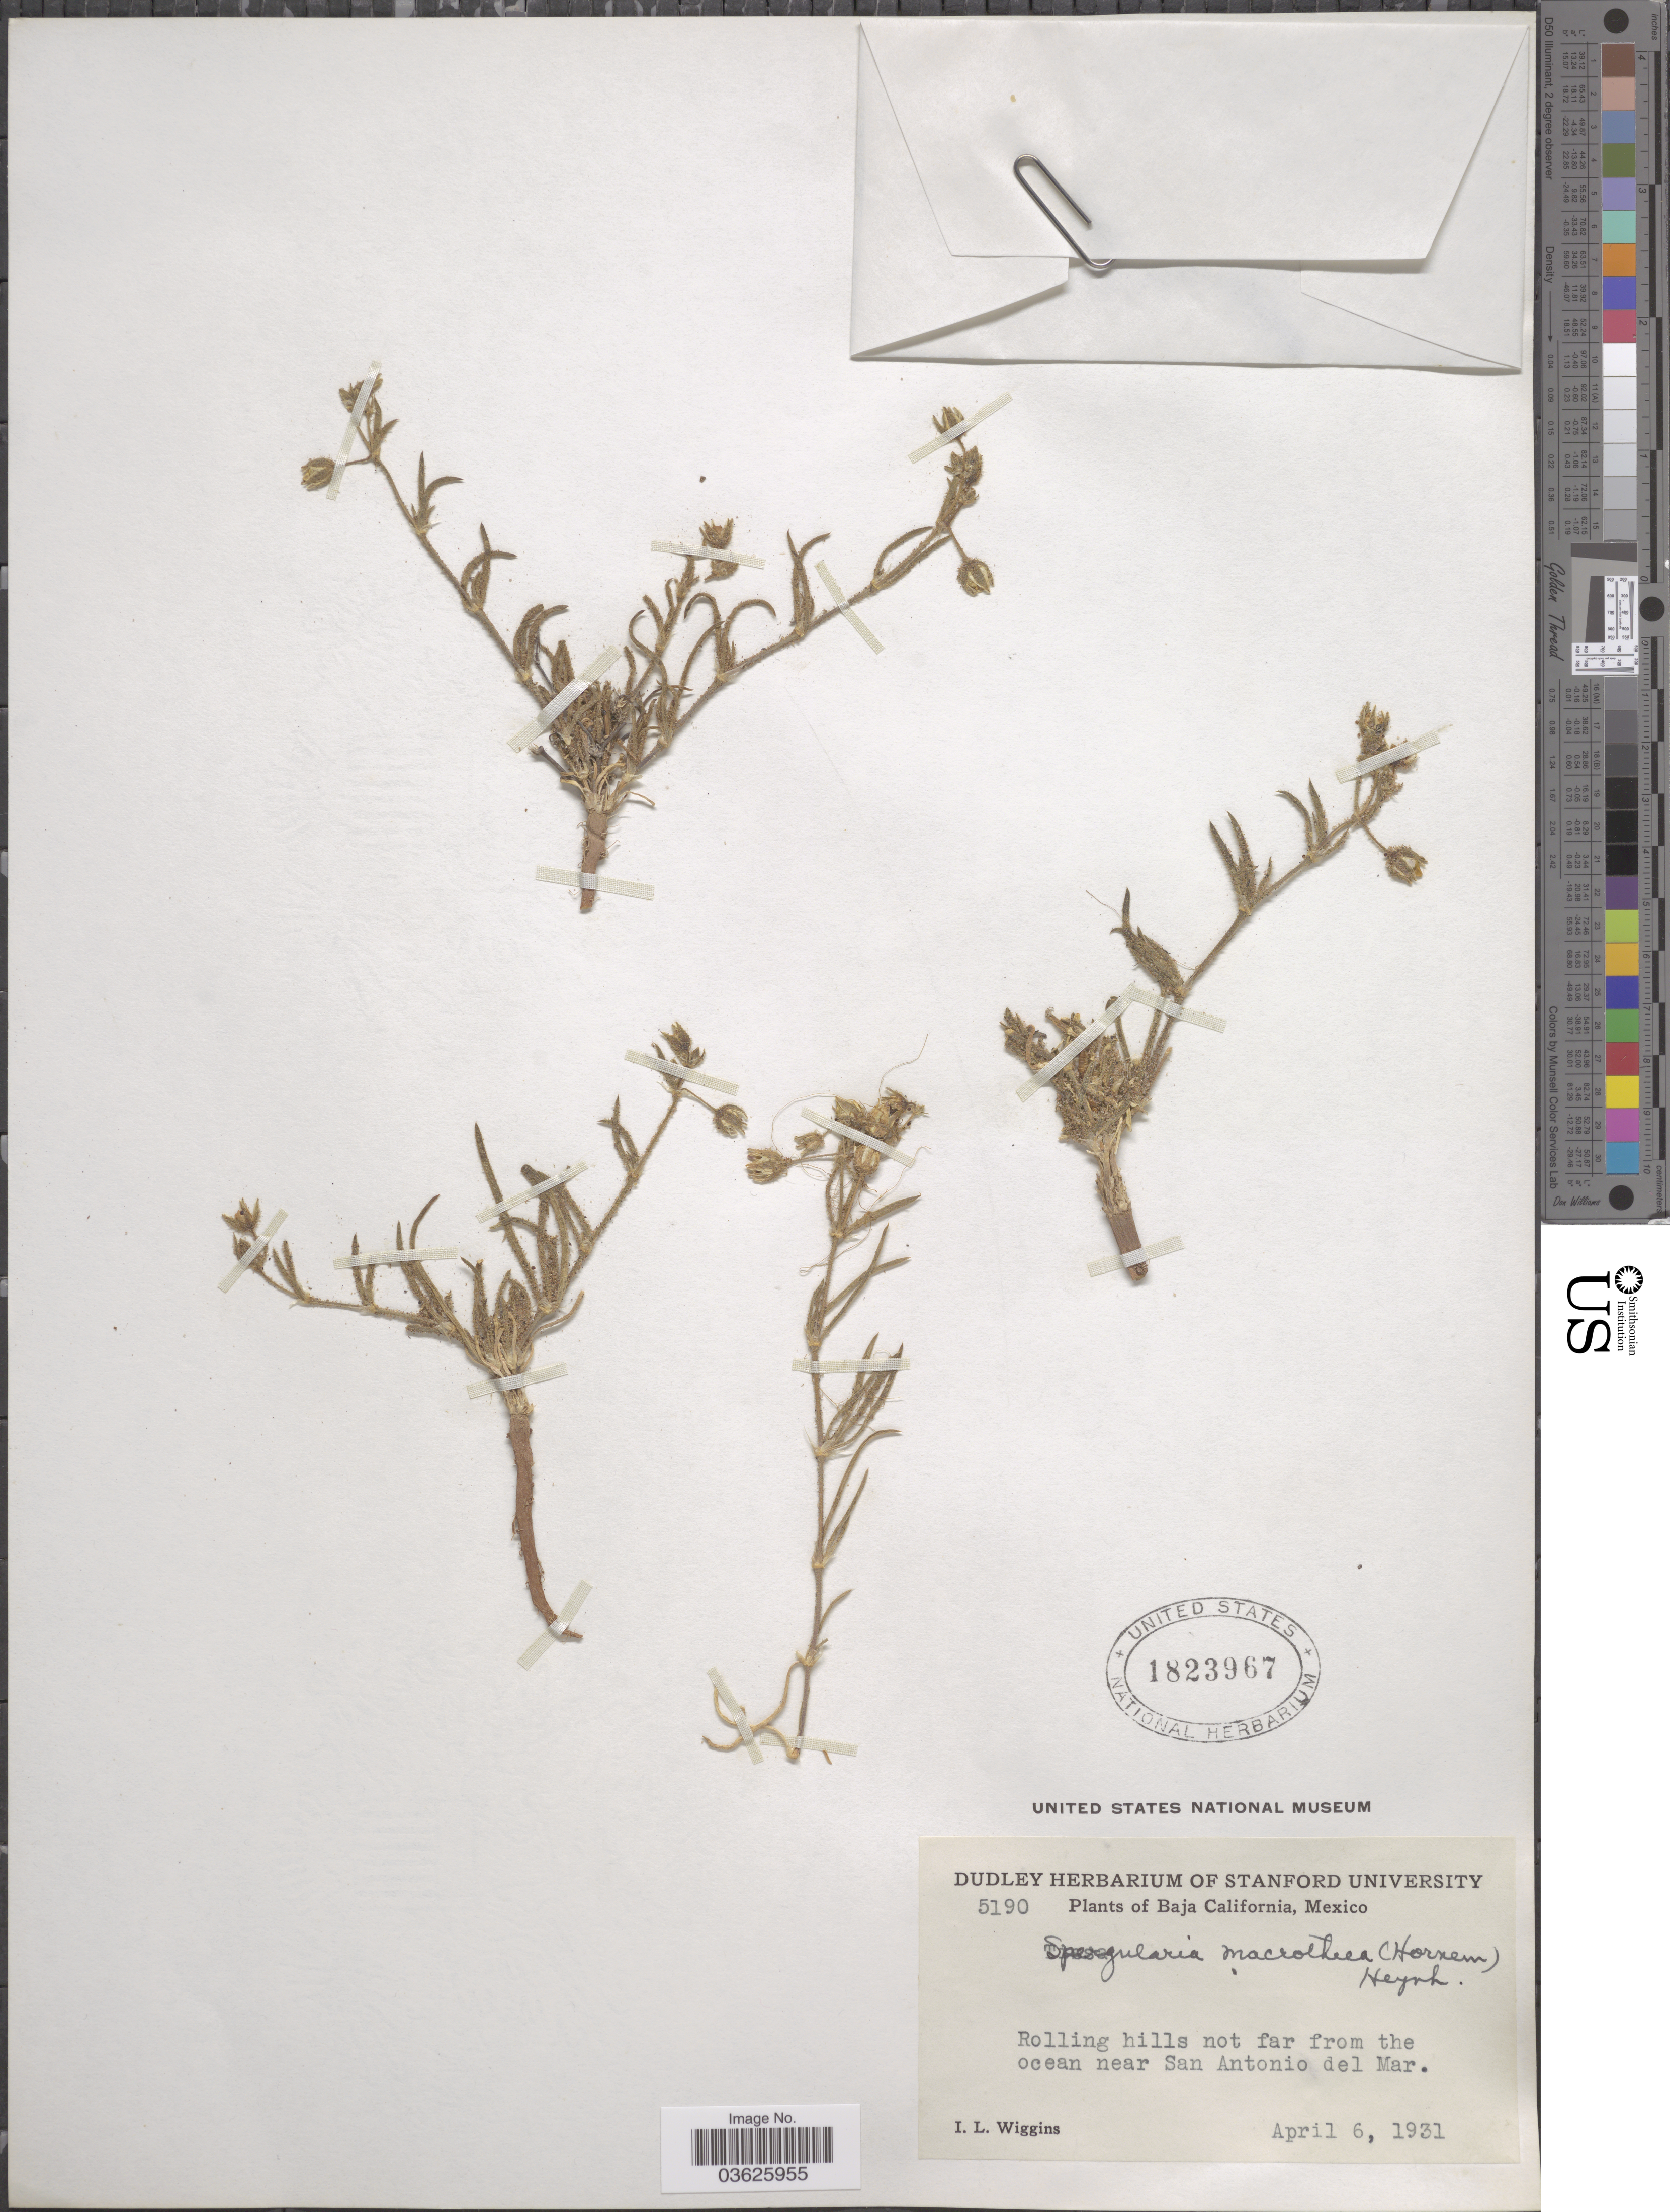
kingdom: Plantae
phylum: Tracheophyta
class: Magnoliopsida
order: Caryophyllales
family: Caryophyllaceae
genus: Tissa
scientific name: Tissa macrotheca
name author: (Hornem.) Britton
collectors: I. L. Wiggins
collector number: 5190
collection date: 1931-04-06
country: Mexico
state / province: Baja California Norte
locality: Rolling hills not far from the ocean near San Antonio del Mar.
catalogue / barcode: US 1823967